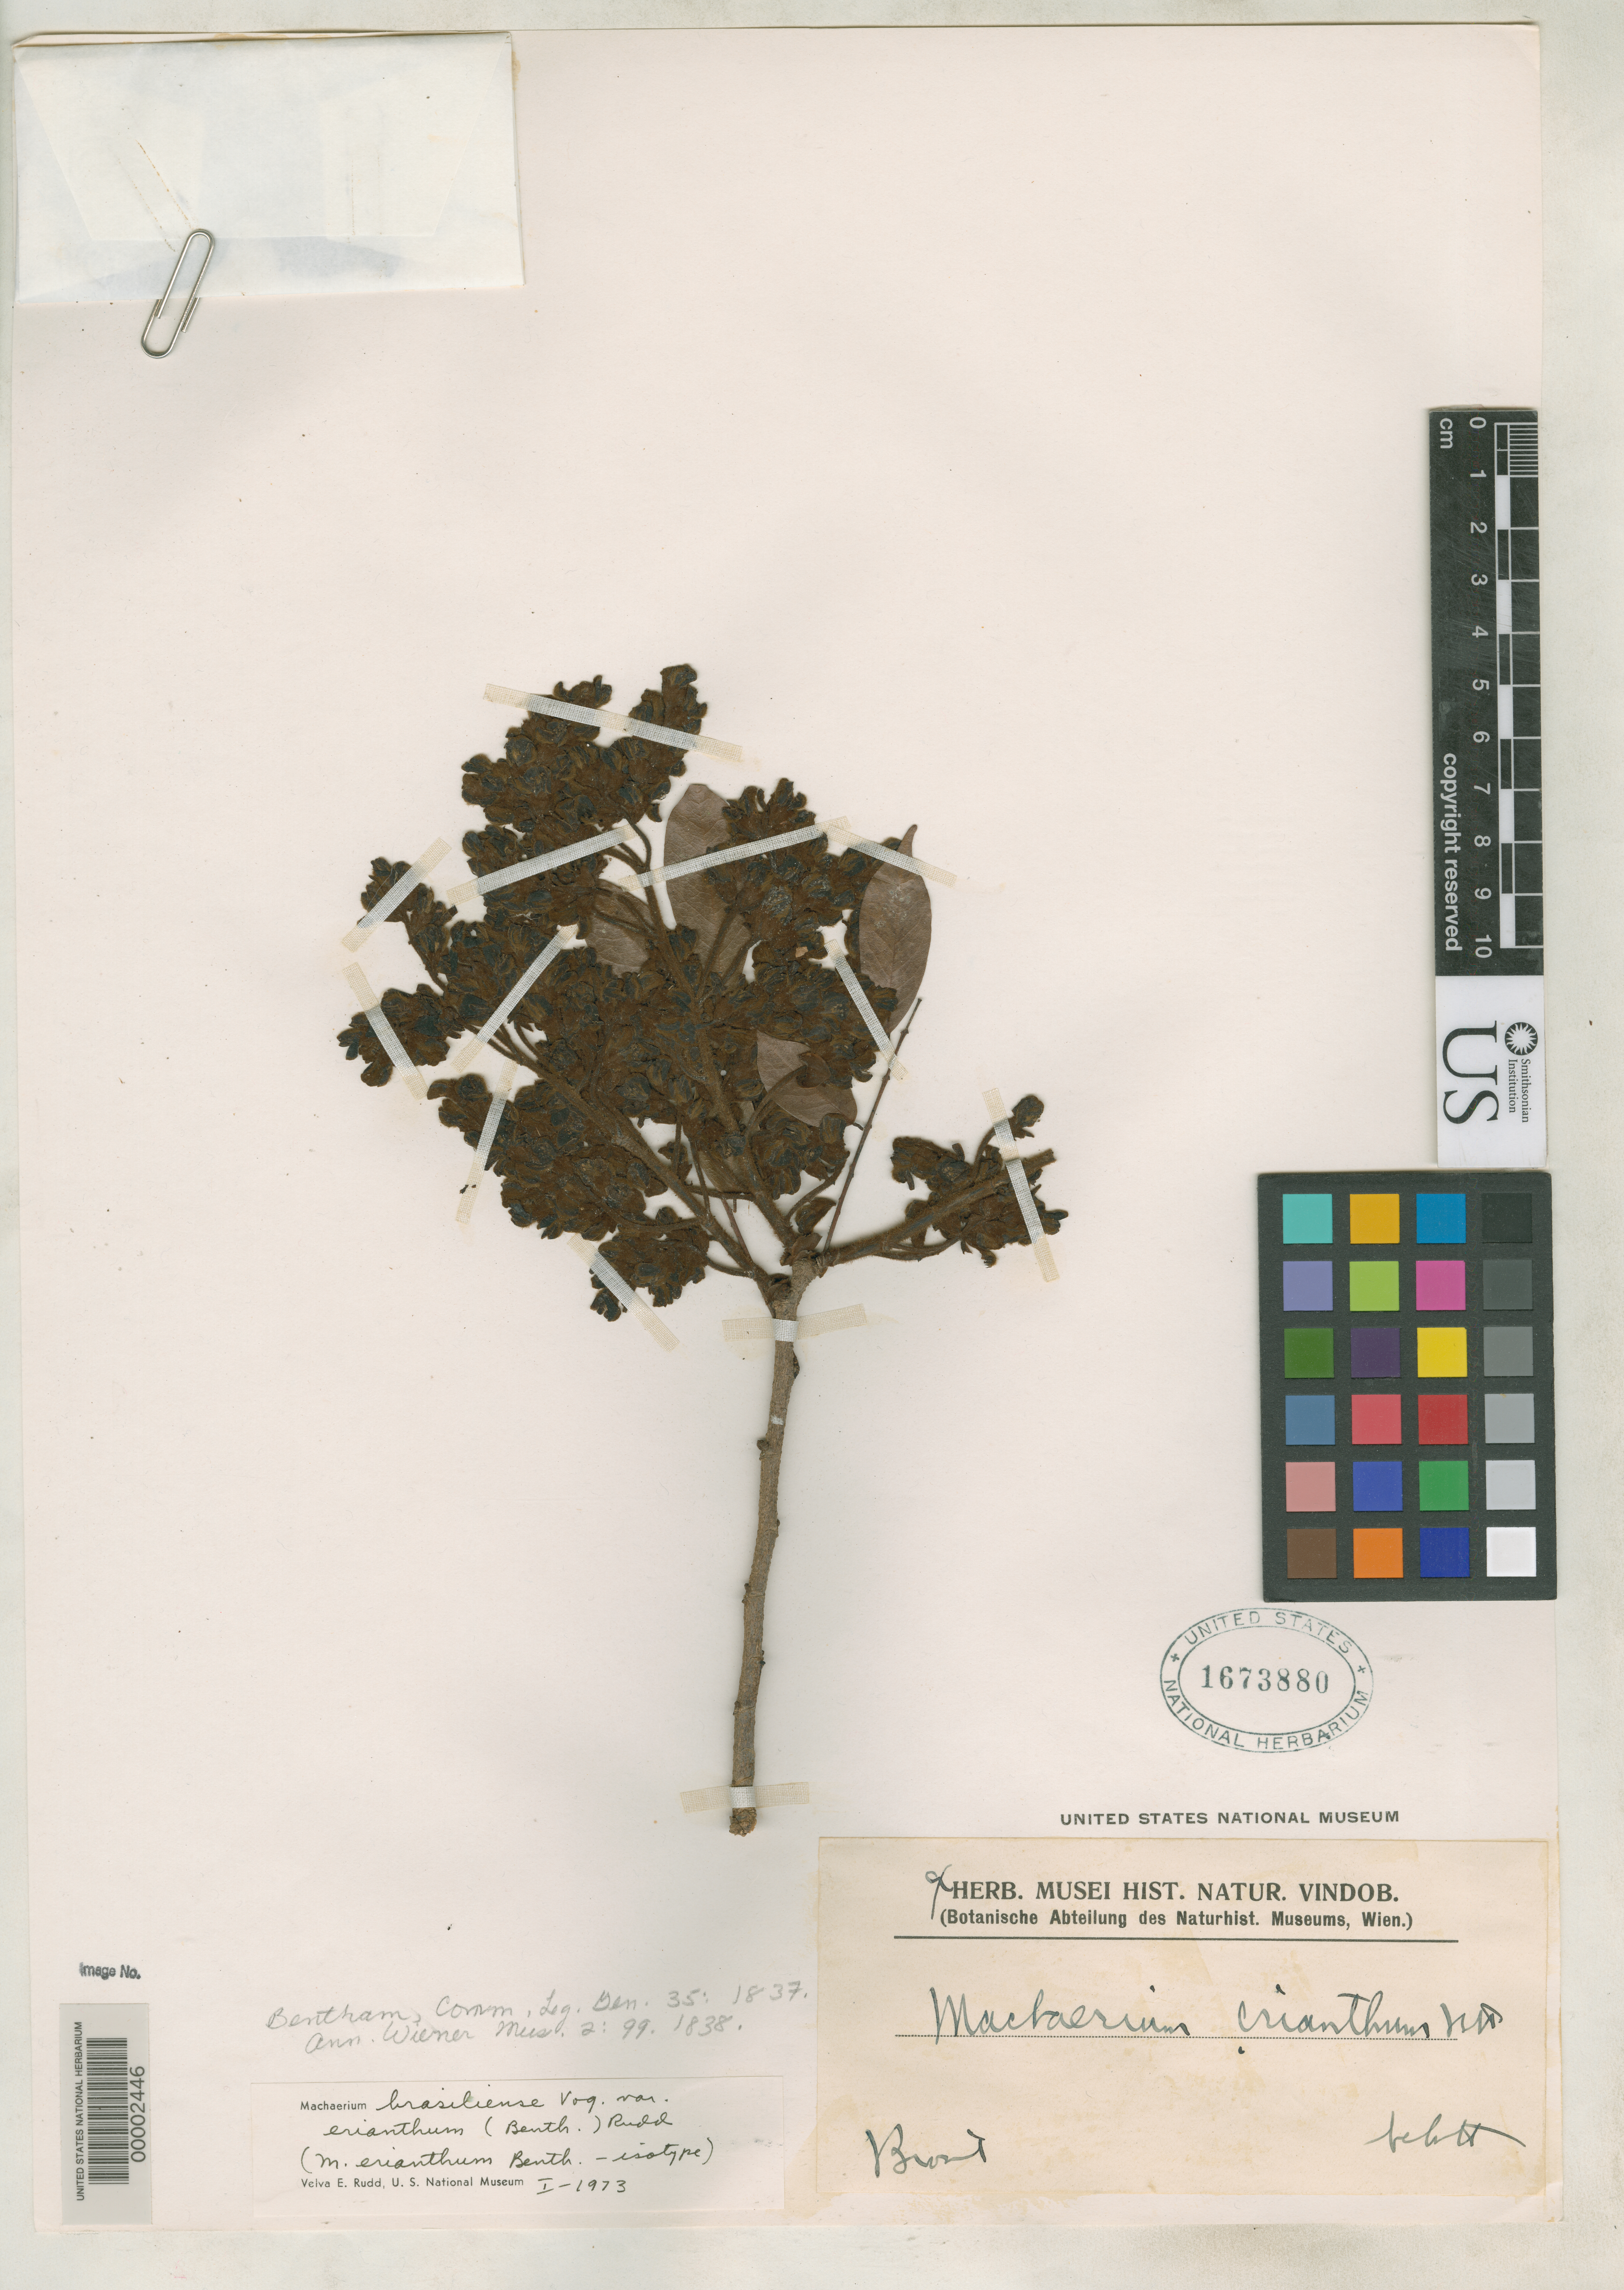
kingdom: Plantae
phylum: Tracheophyta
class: Magnoliopsida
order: Fabales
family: Fabaceae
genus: Machaerium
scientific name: Machaerium erianthum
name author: Benth.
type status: Isotype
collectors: J. B. E. Pohl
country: Brazil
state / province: Minas Gerais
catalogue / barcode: US 1673880